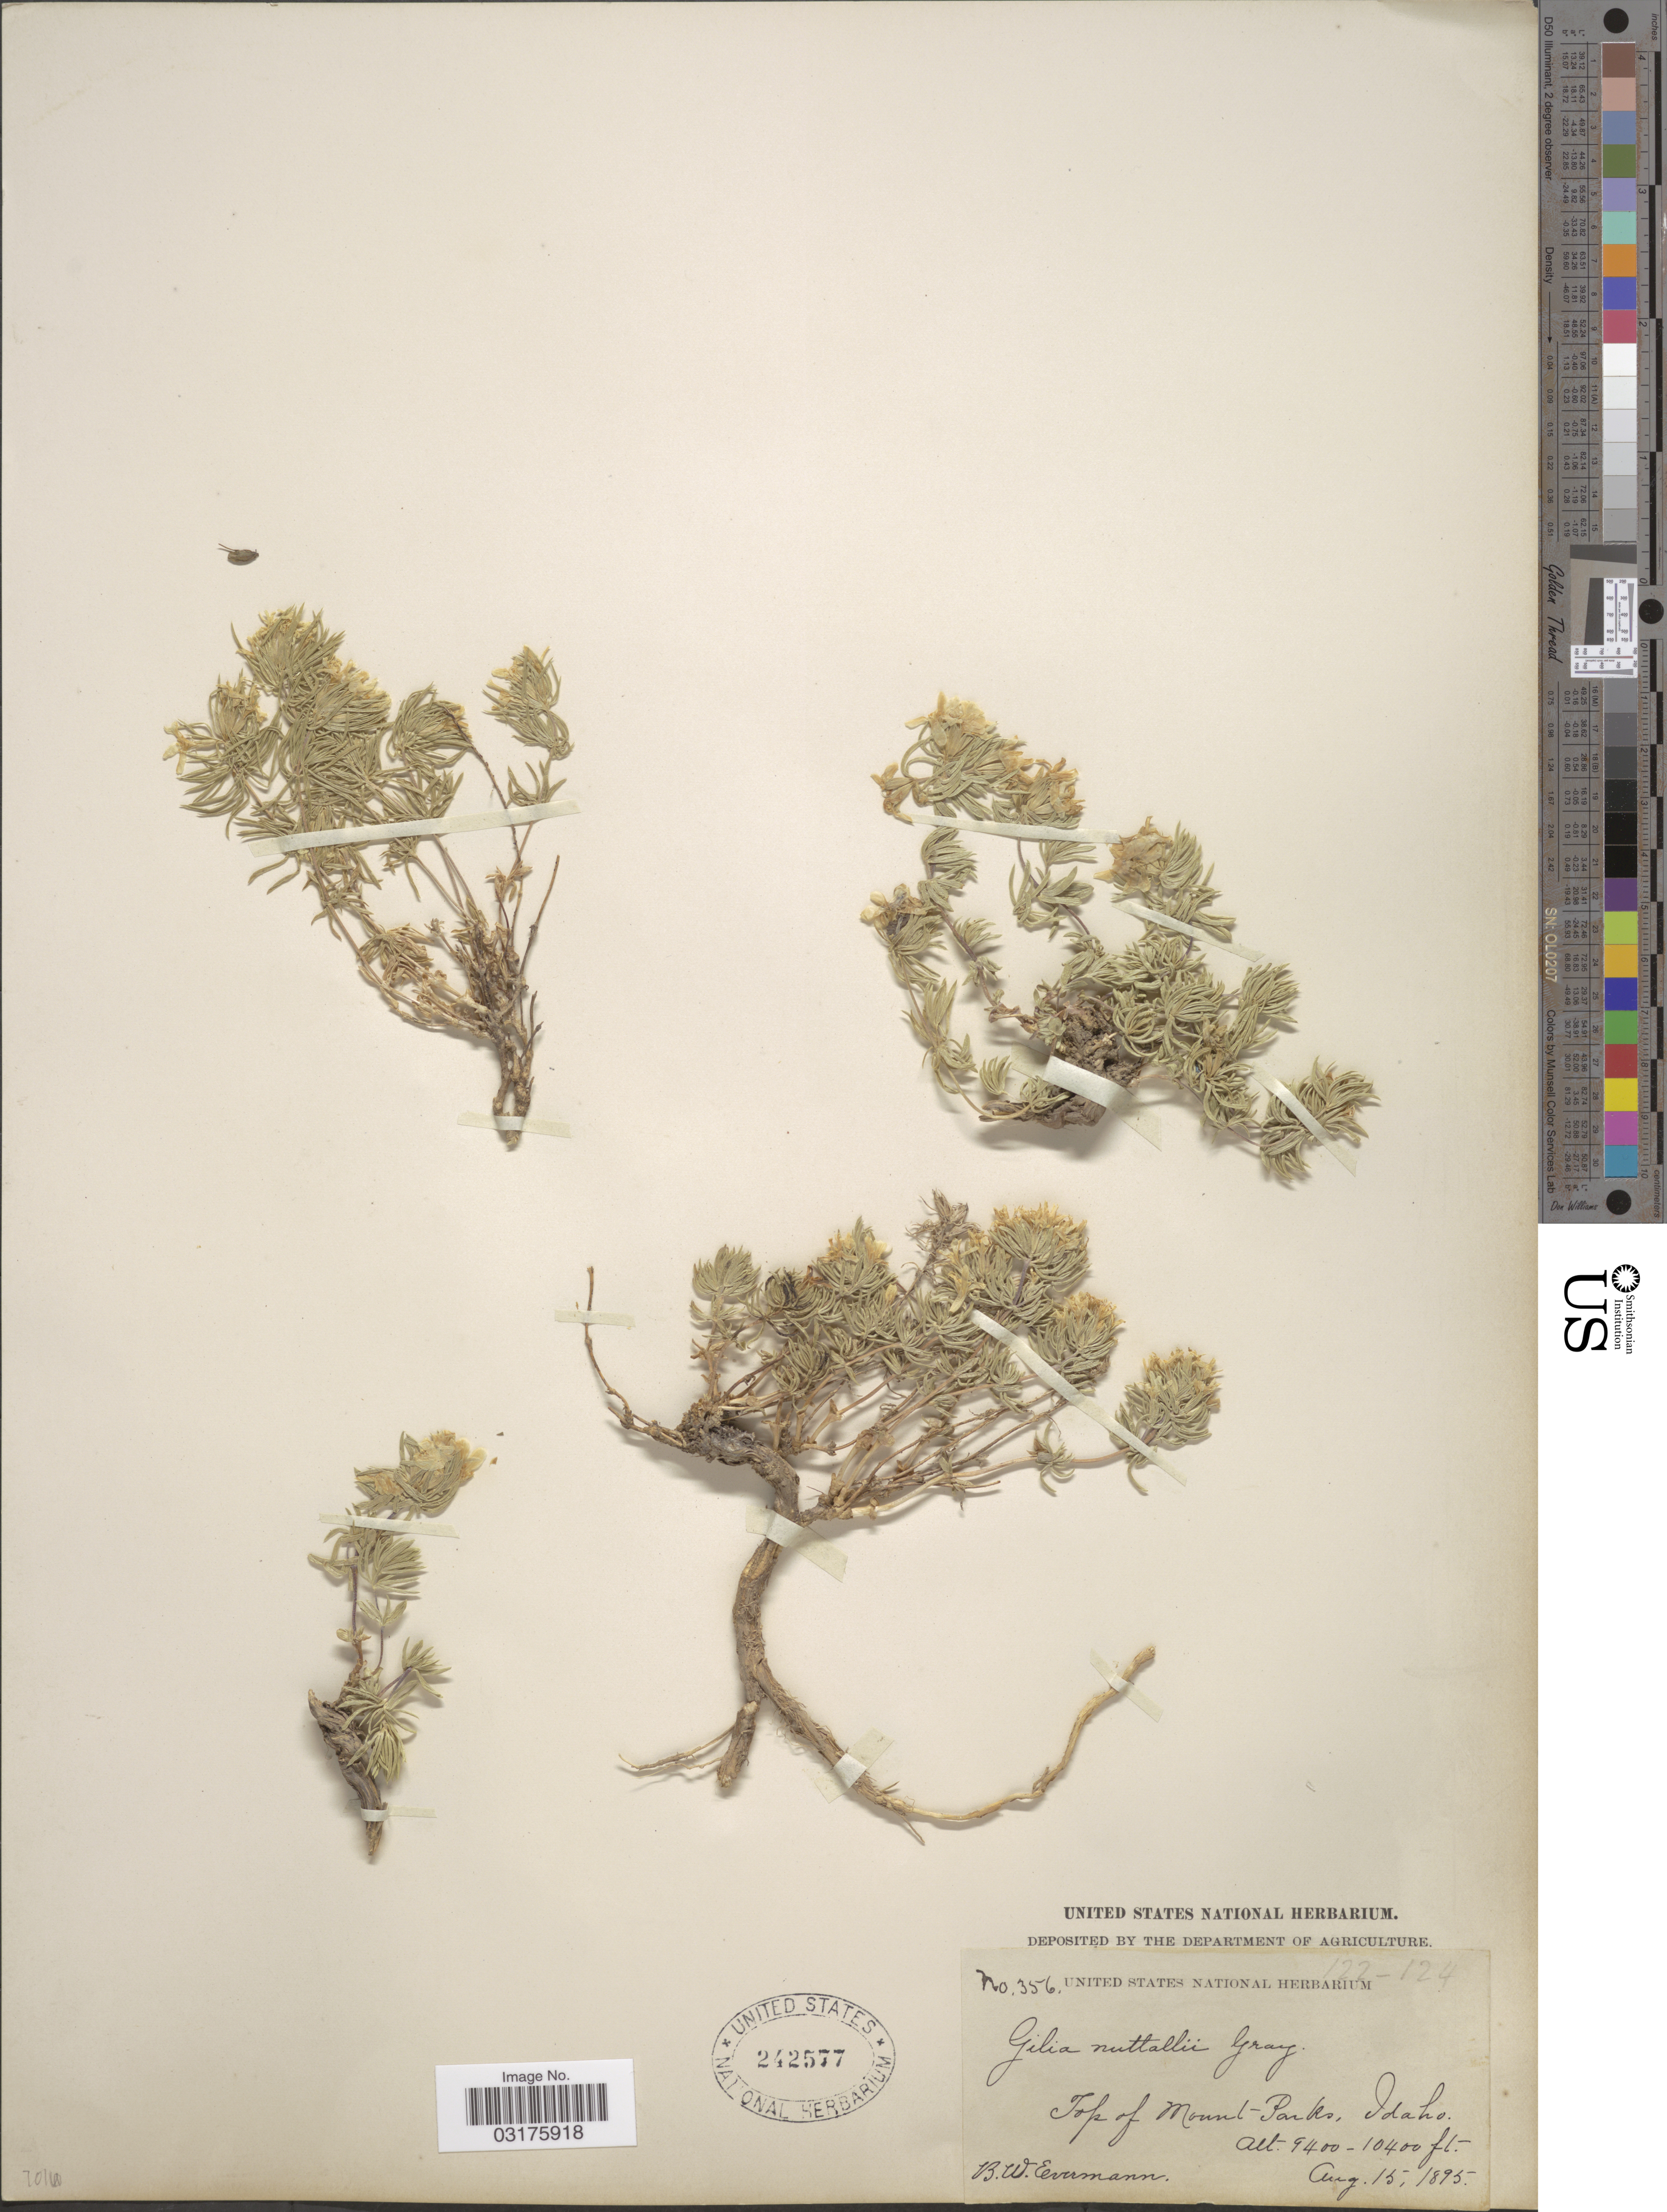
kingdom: Plantae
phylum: Tracheophyta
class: Magnoliopsida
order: Ericales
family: Polemoniaceae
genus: Leptosiphon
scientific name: Leptosiphon nuttallii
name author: (A. Gray) J.M. Porter & L.A. Johnson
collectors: B. W. Evermann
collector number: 356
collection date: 1895-08-15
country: United States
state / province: Idaho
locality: Top of Mount Parks.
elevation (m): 2865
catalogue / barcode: US 242577